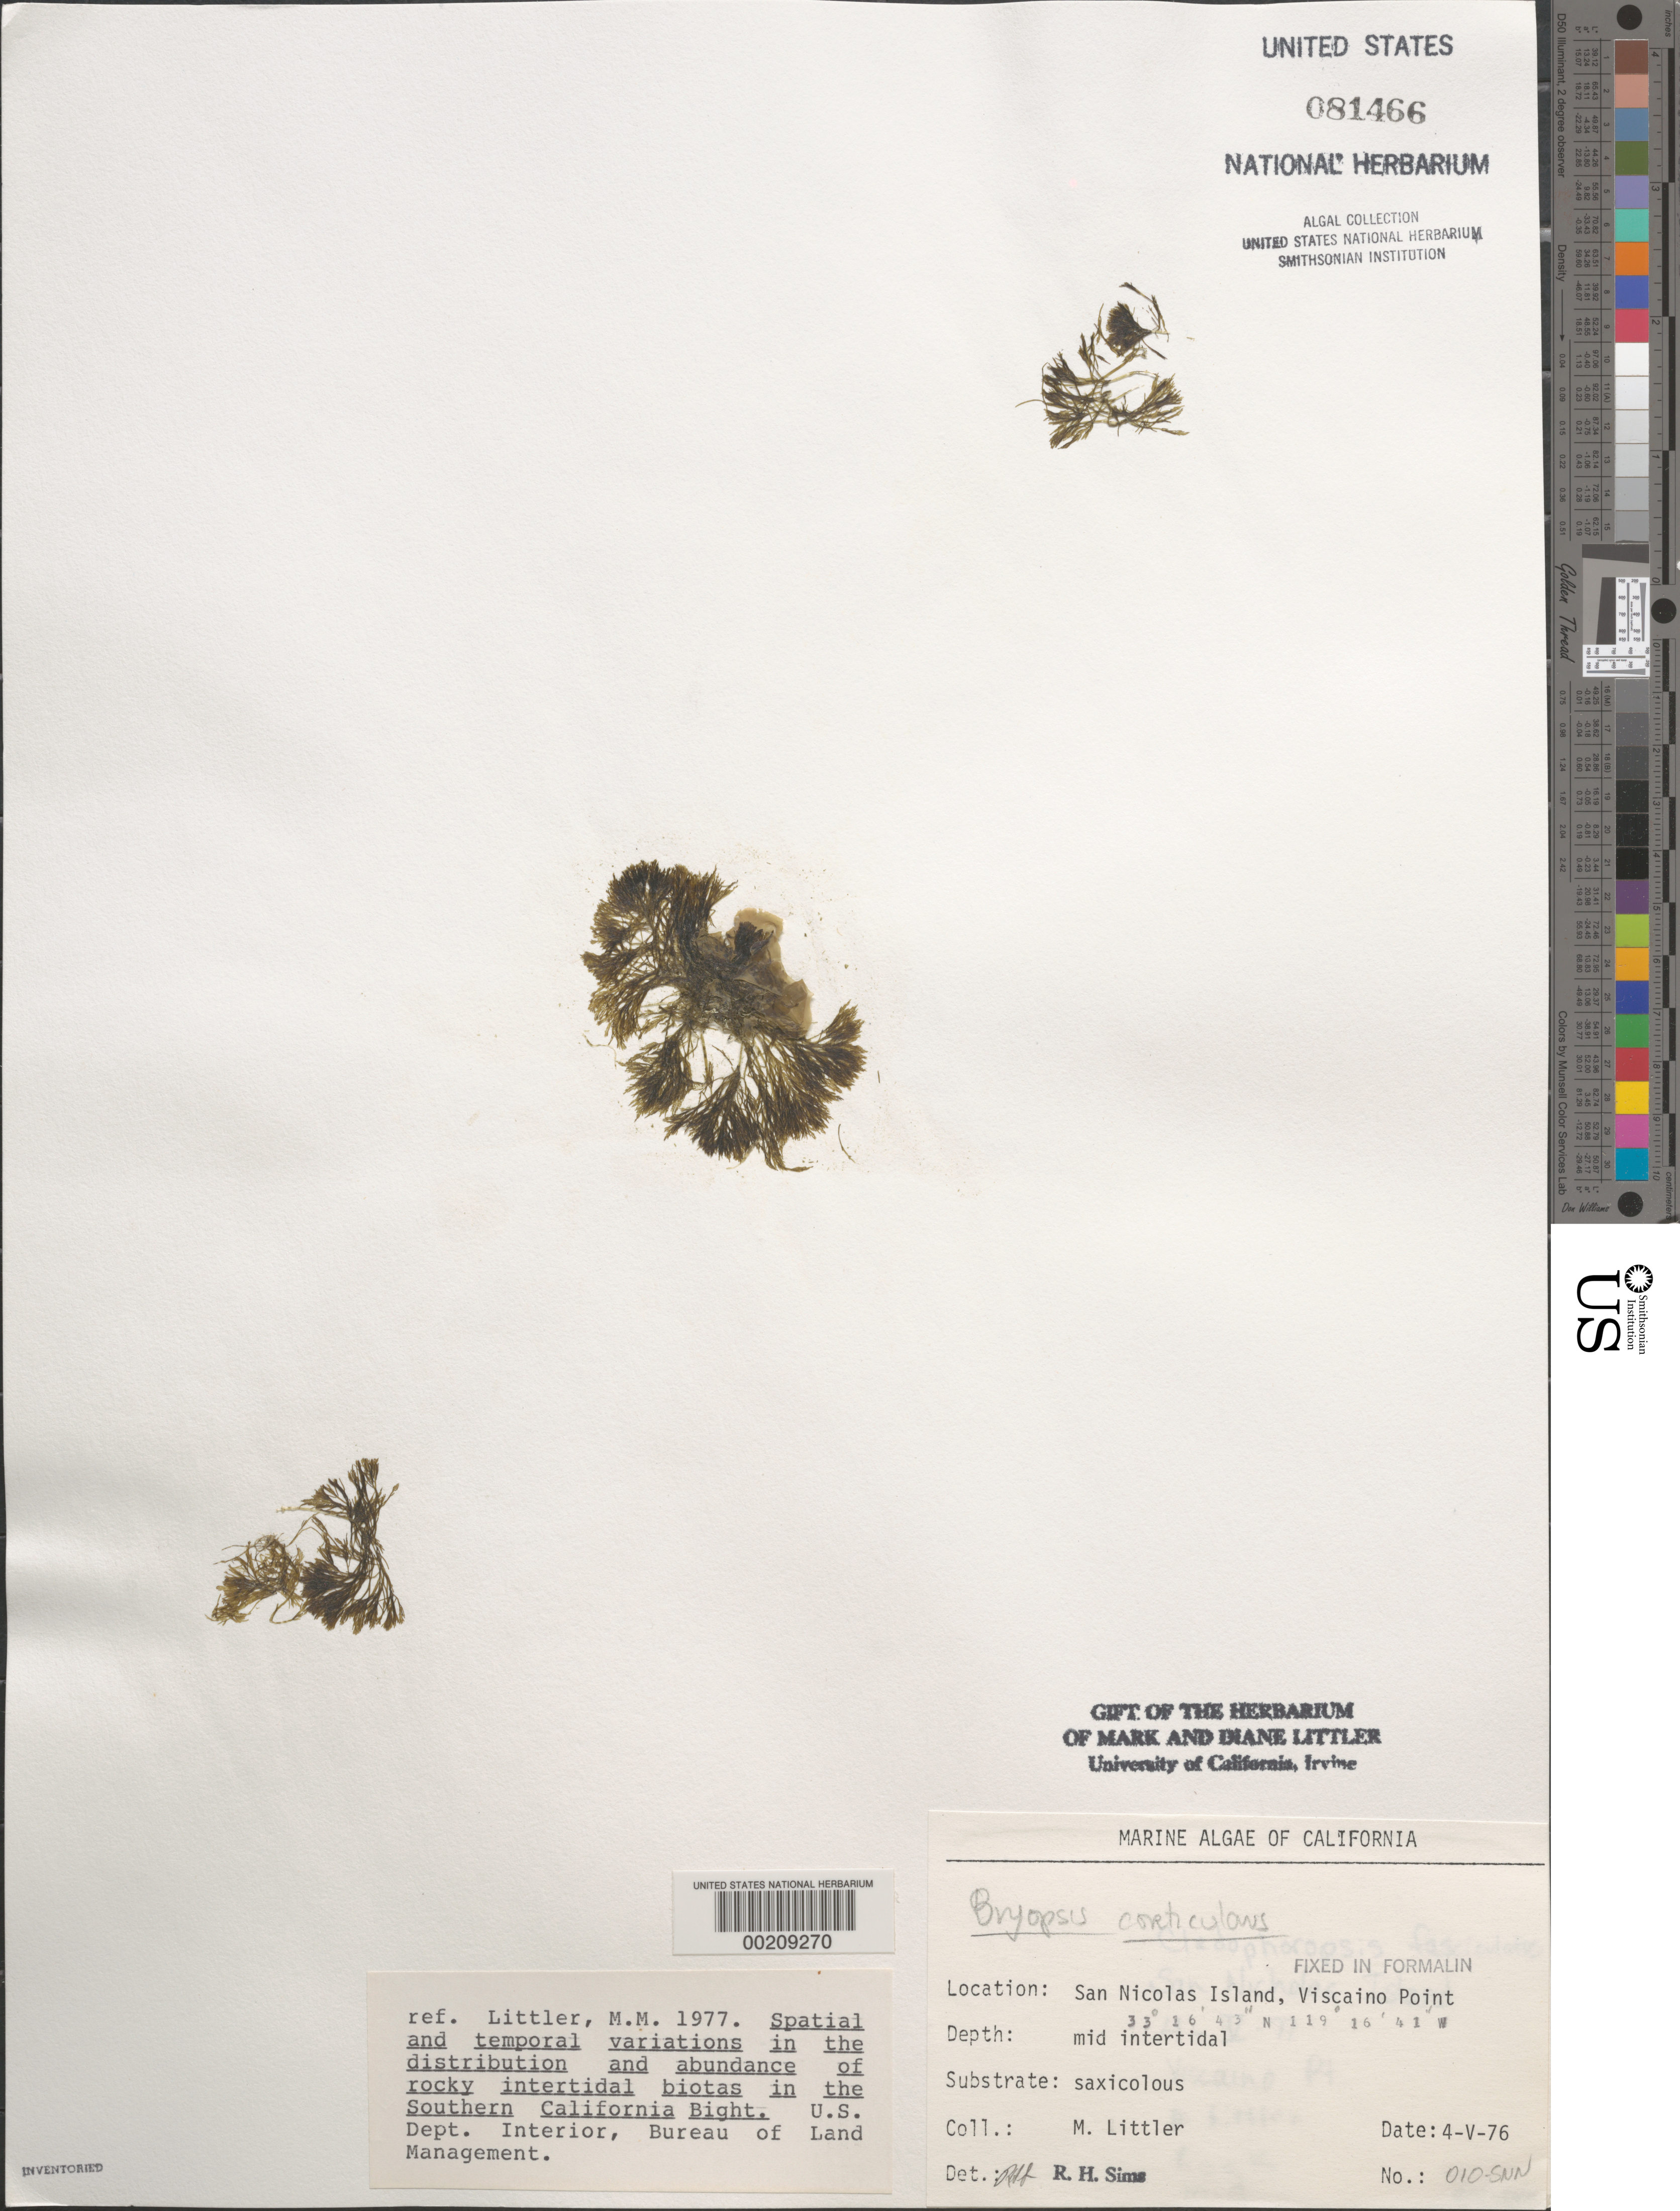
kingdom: Plantae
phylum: Chlorophyta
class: Ulvophyceae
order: Bryopsidales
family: Bryopsidaceae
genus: Bryopsis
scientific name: Bryopsis corticulans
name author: Setch. in Collins et al.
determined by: Sims, Robert H.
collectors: M. M. Littler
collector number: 010-snn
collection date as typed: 04 May 1976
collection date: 1976-05-04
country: United States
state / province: California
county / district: Ventura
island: San Nicolas Island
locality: Northwest end of Vizcaino Point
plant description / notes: BLM-SOCALBIGHT Rocky Intertidal Survey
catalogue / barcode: US 81466